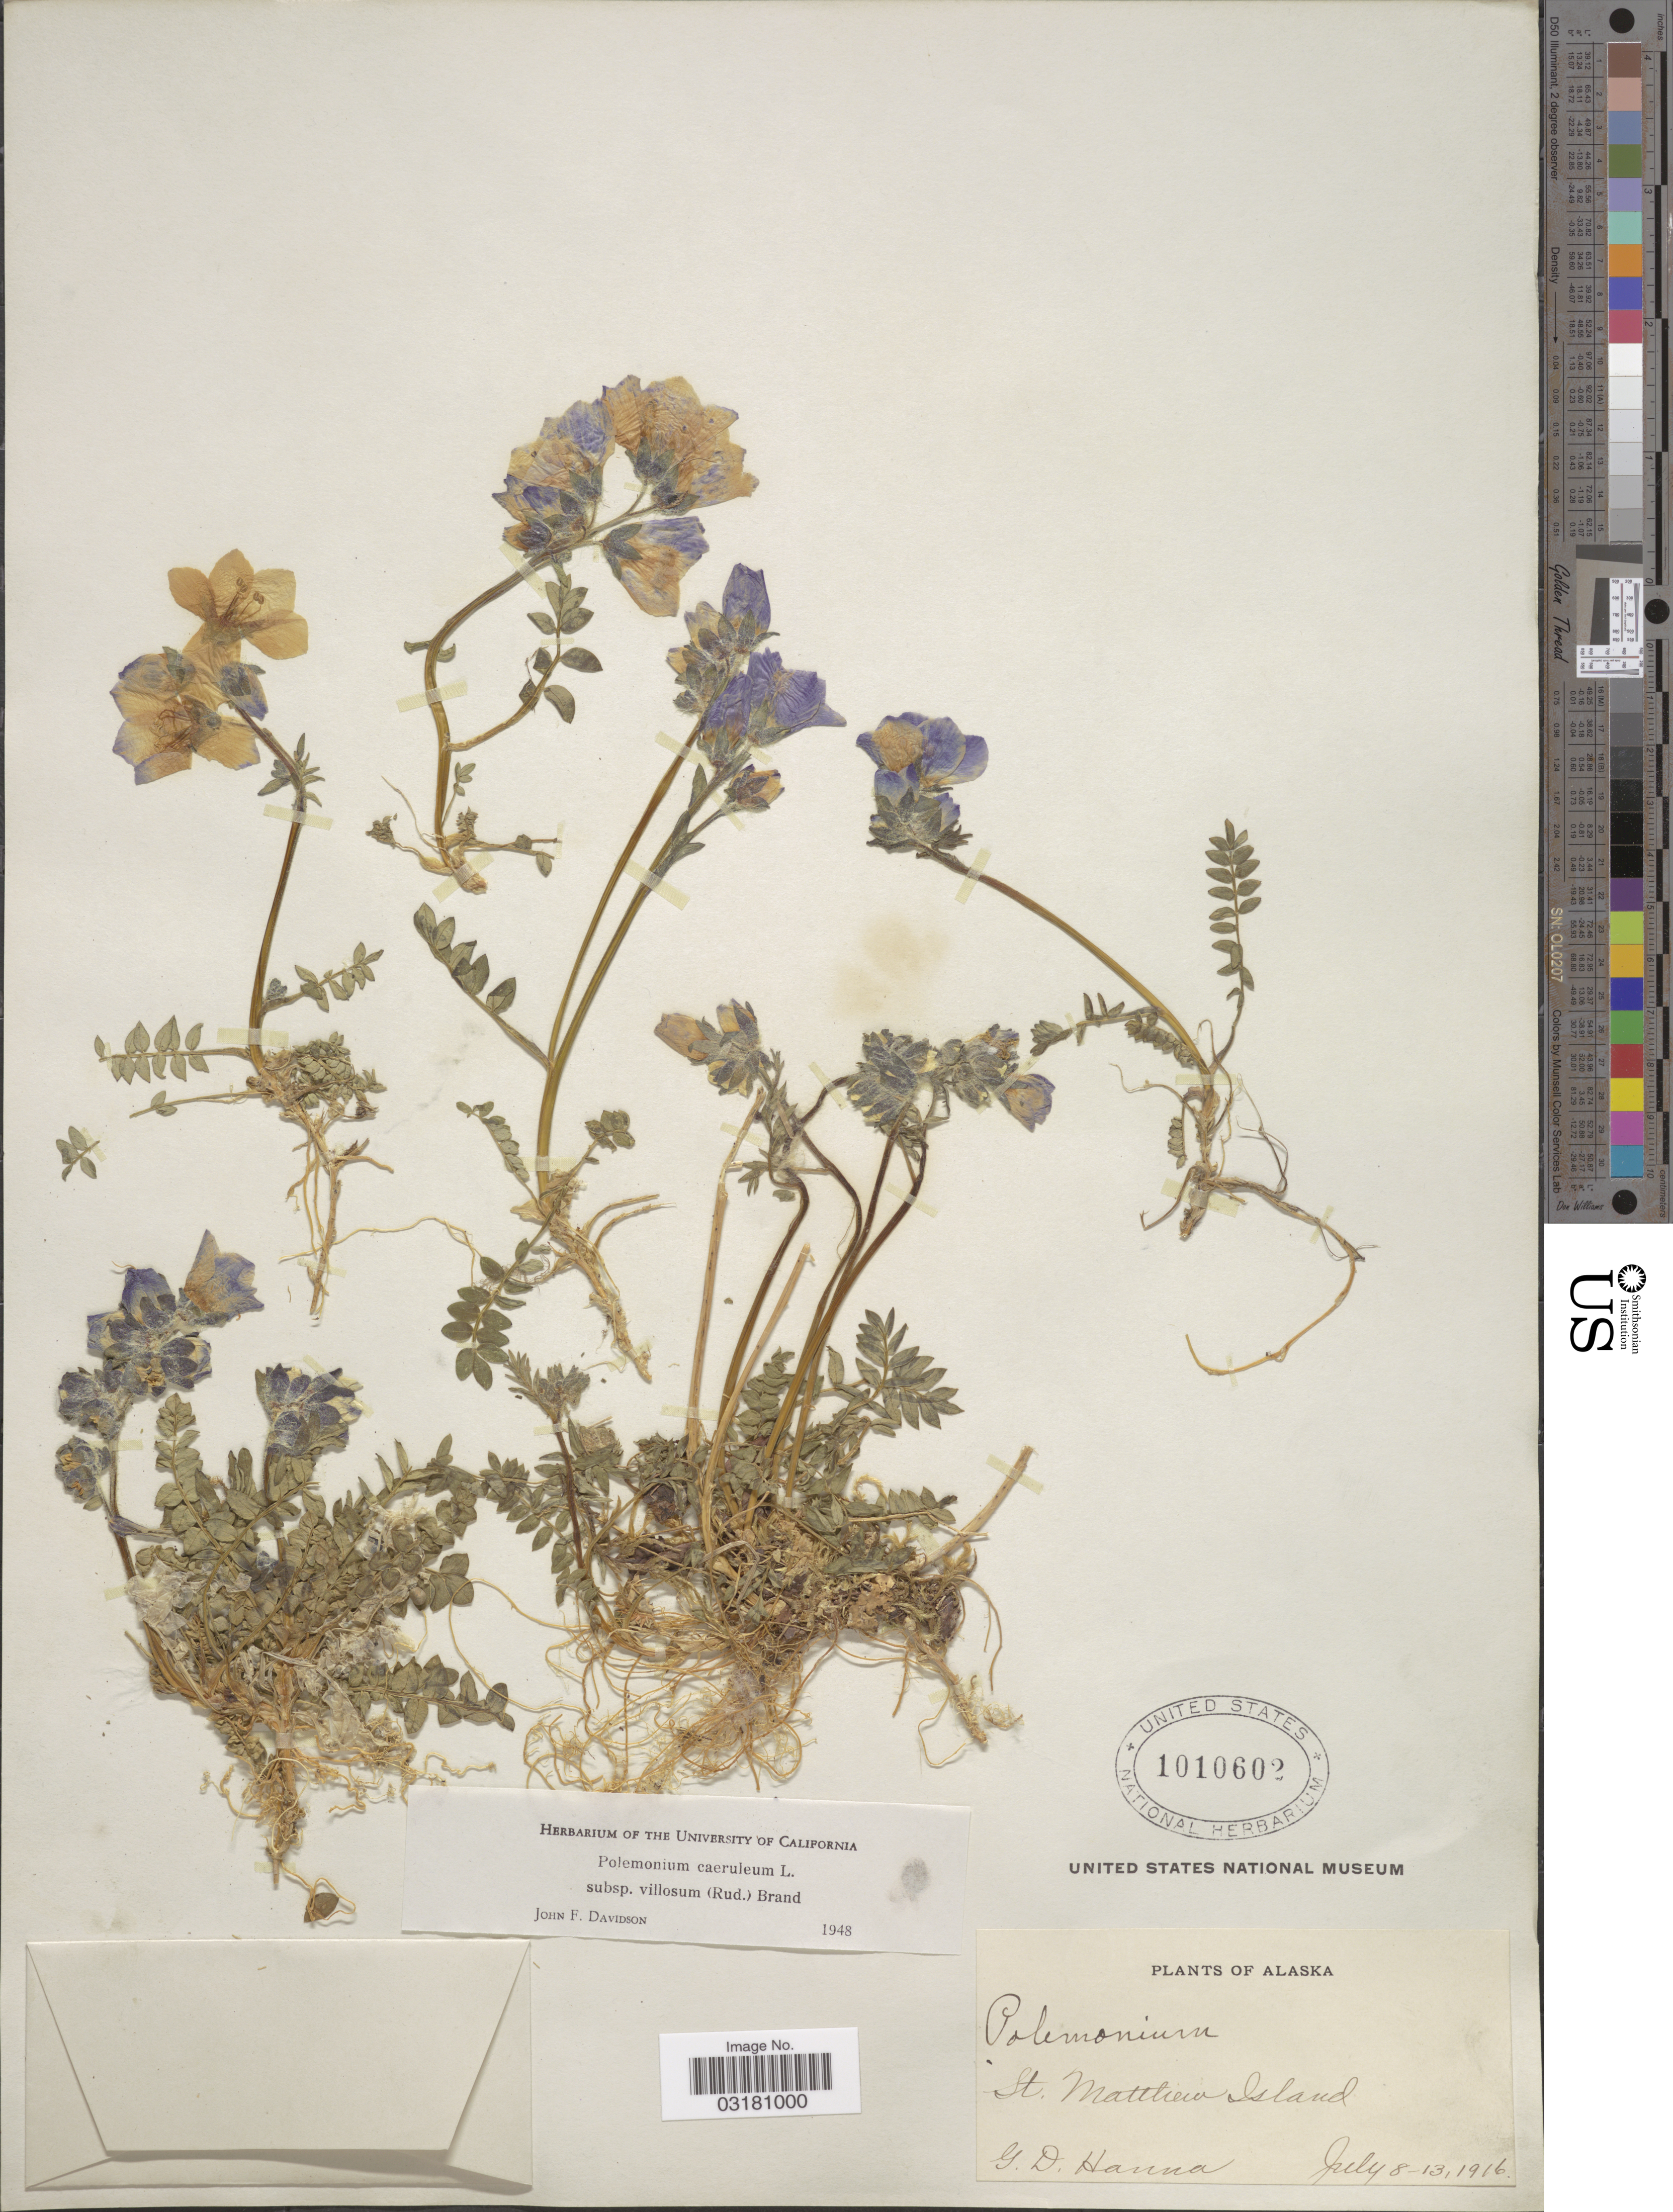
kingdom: Plantae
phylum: Tracheophyta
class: Magnoliopsida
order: Ericales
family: Polemoniaceae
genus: Polemonium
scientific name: Polemonium caeruleum var. villosum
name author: (Rudolph ex Georgi) Brand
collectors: G. D. Hanna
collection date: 1916-07-08/1916-07-13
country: United States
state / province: Alaska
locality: St. Matthew Island.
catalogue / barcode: US 1010602